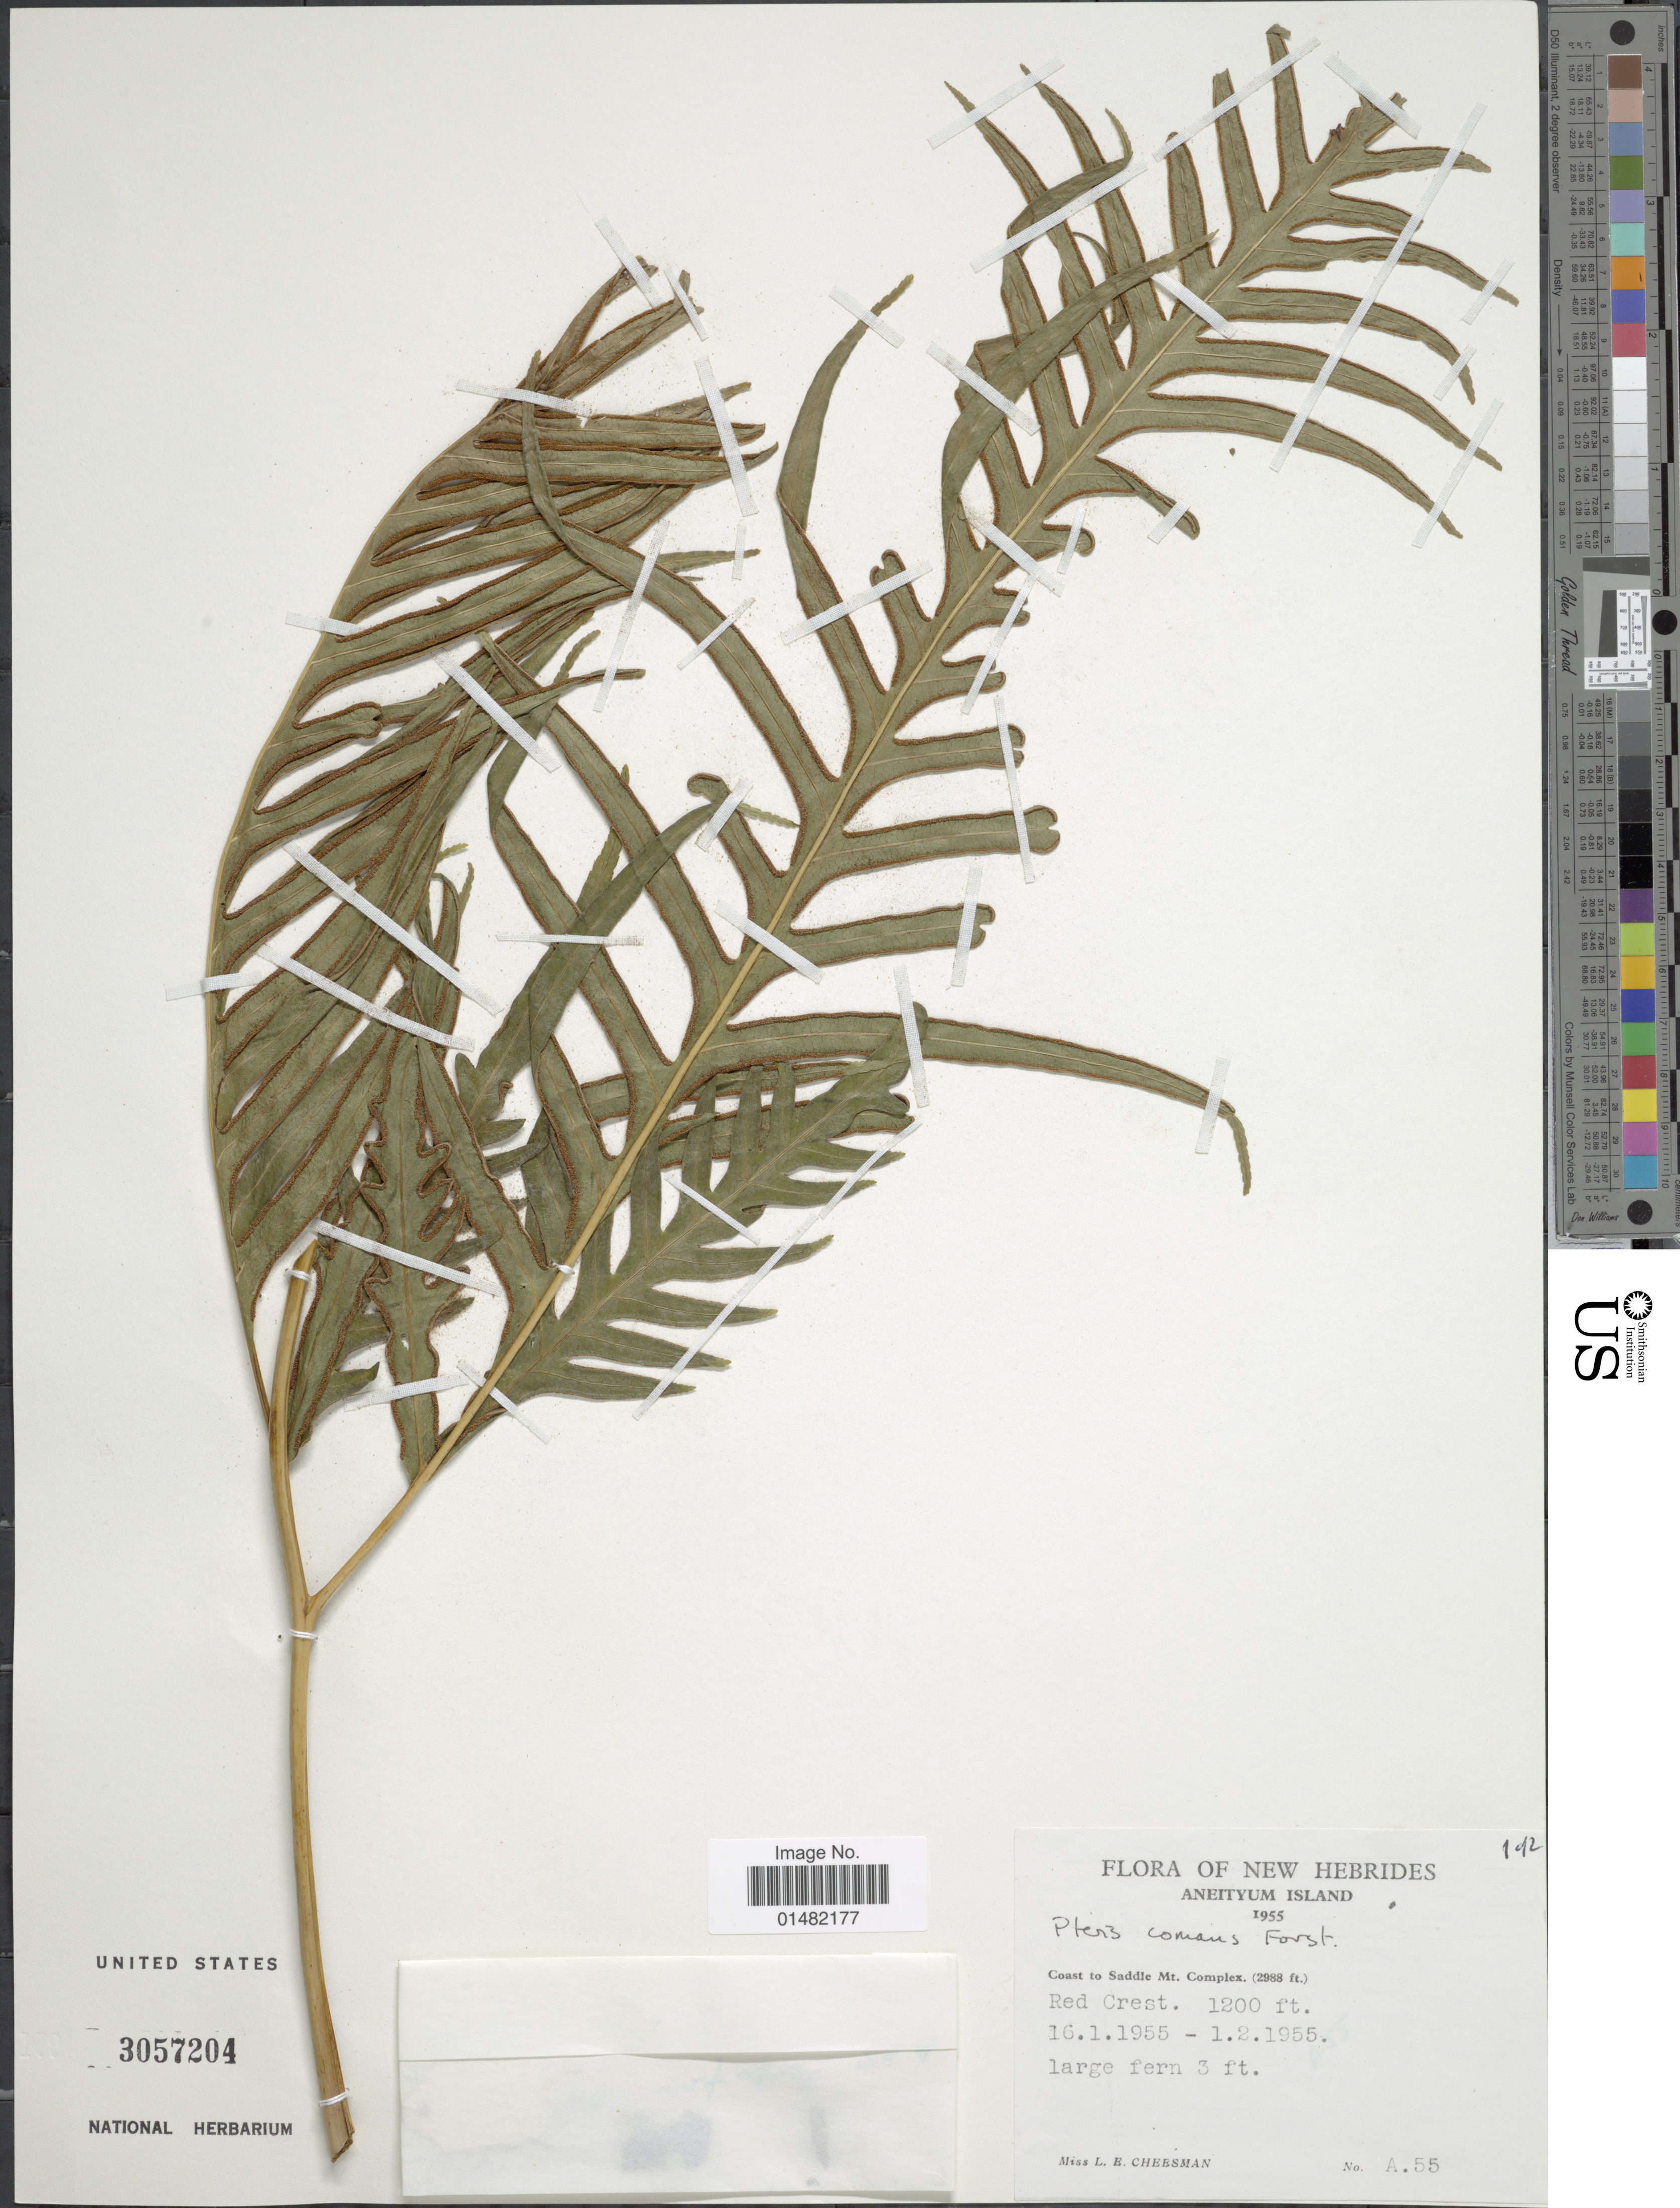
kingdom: Plantae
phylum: Tracheophyta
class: Polypodiopsida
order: Polypodiales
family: Pteridaceae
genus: Pteris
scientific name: Pteris comans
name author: G. Forst.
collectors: L. E. Cheesman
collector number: A55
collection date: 1955-01-16/1955-02-01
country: Vanuatu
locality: New Hebrides, Aneityum Island, Coast to Saddle Mt. Complex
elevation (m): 911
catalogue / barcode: US 3057204